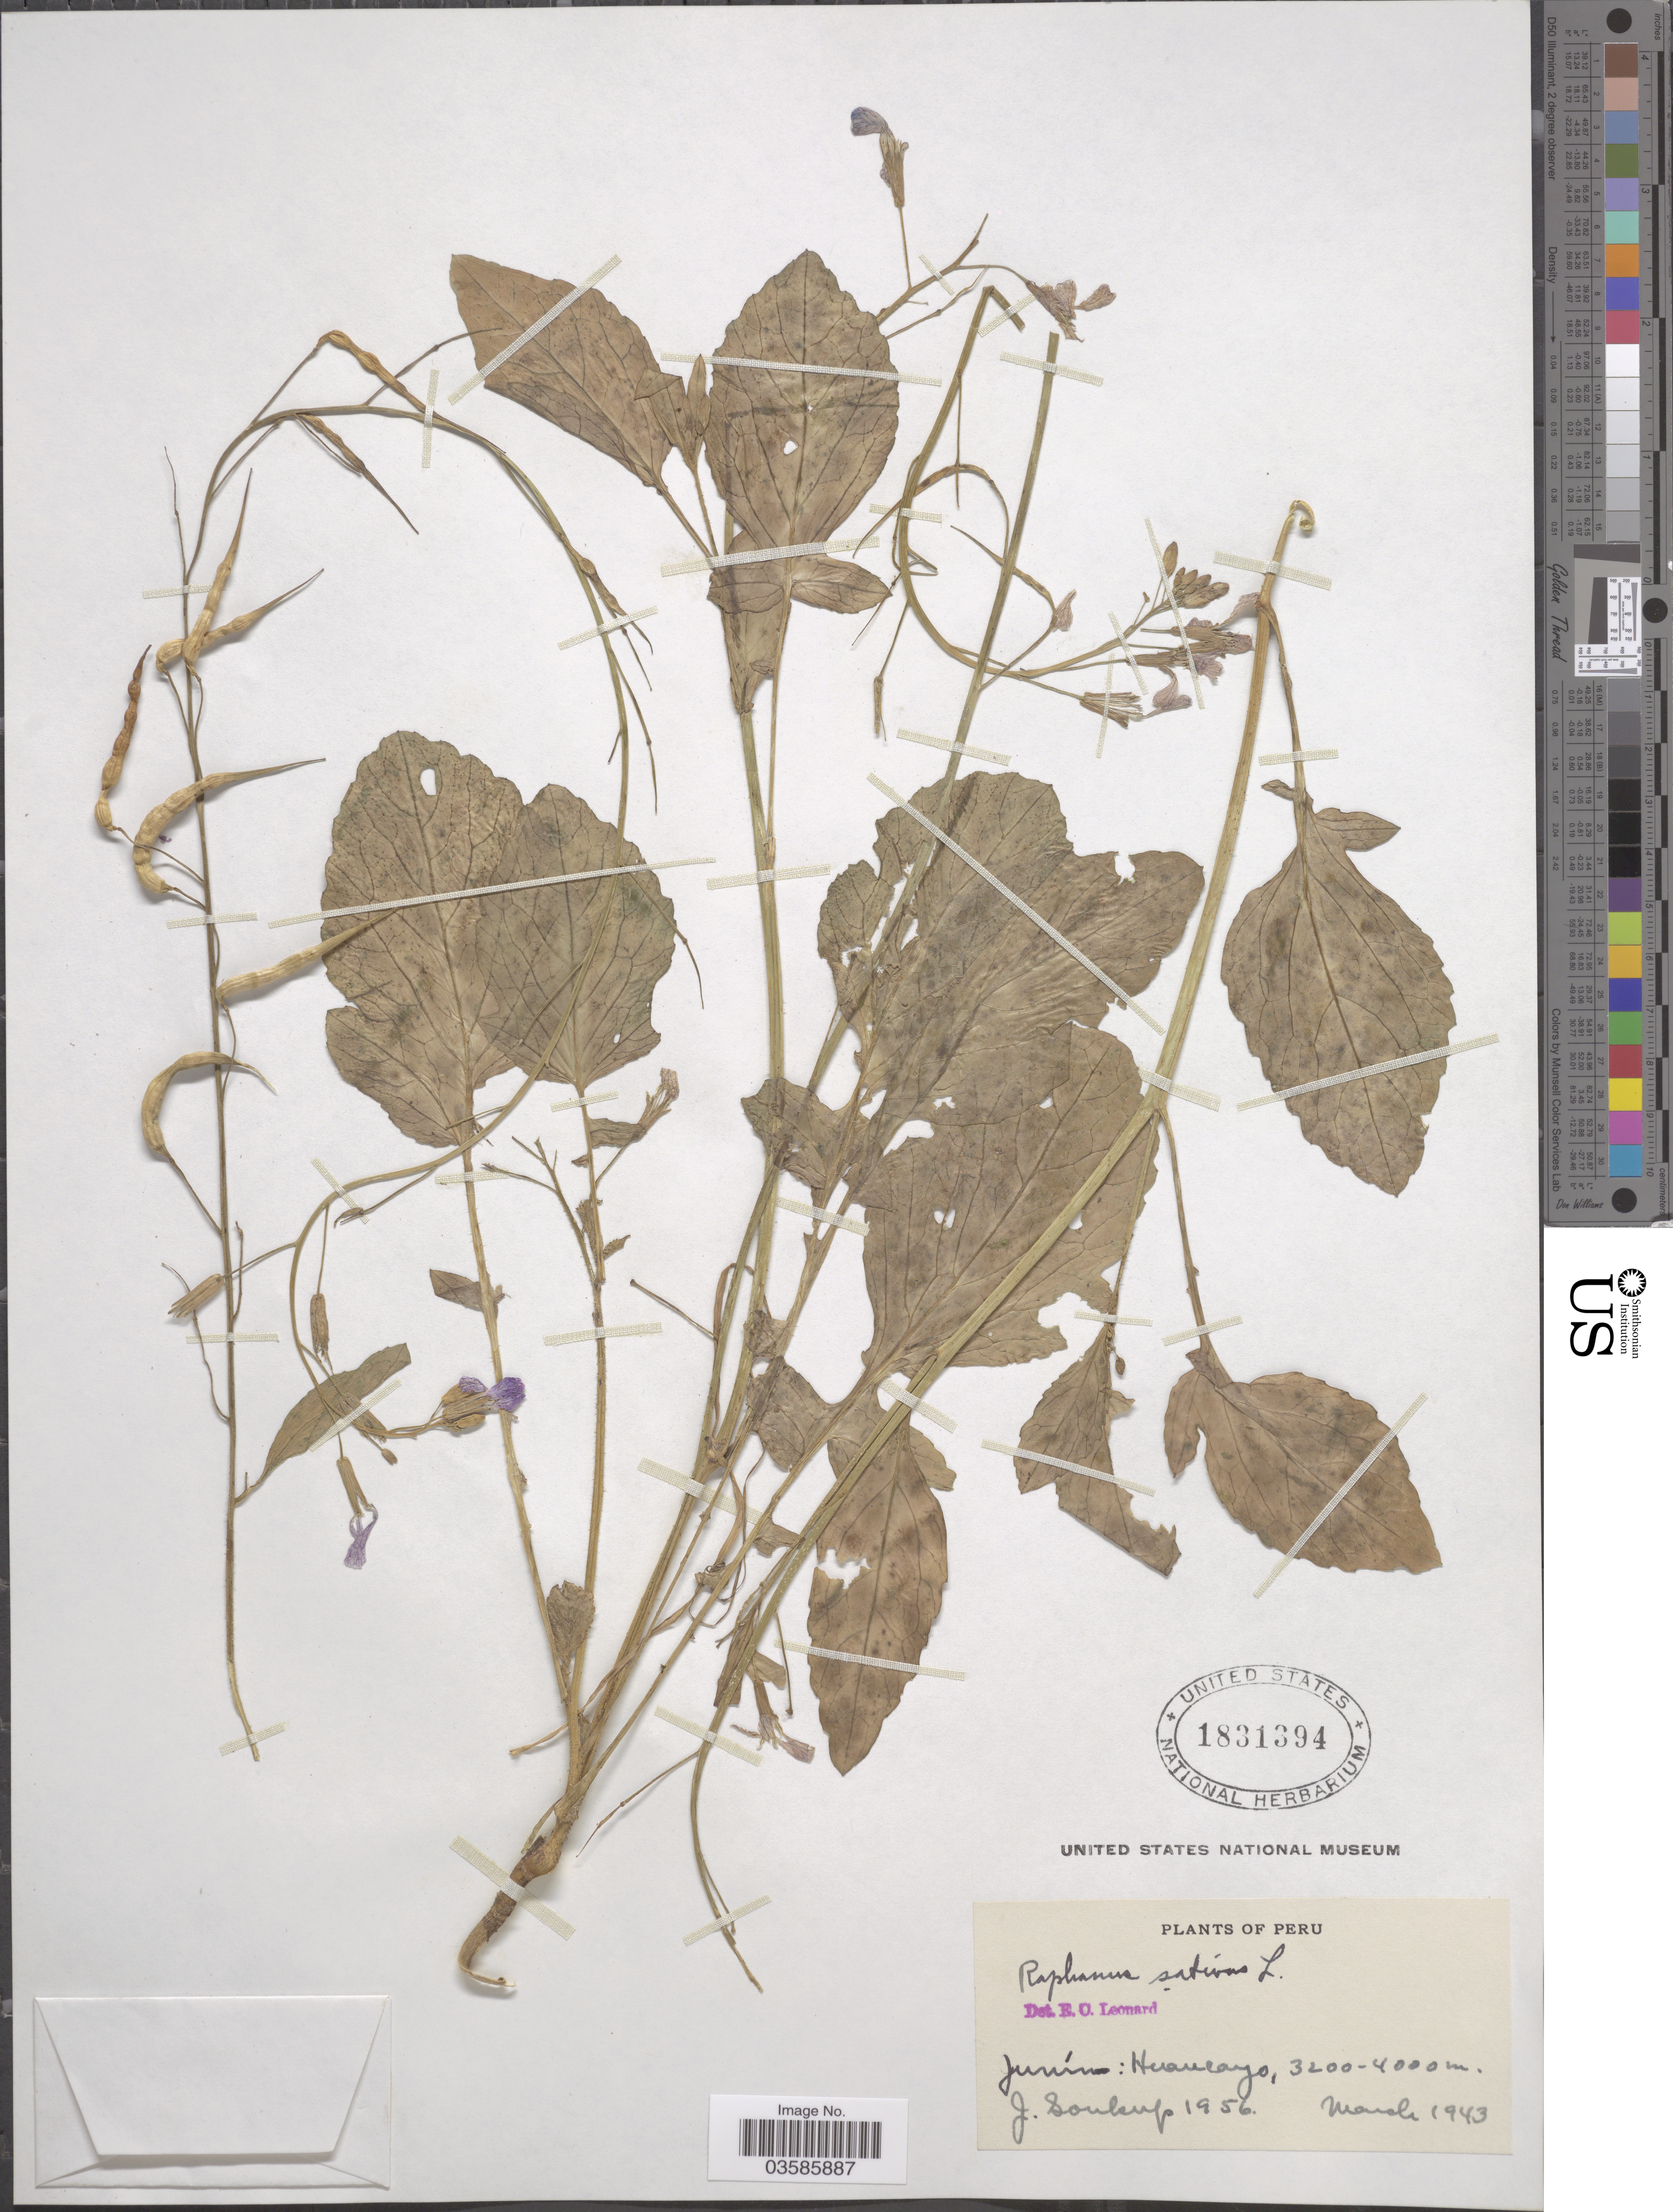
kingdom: Plantae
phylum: Tracheophyta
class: Magnoliopsida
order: Brassicales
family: Brassicaceae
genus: Raphanus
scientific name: Raphanus sativus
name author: L.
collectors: J. Soukup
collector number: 1956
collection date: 1943-03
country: Peru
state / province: Junín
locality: Huancayo.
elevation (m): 3200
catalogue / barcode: US 1831394